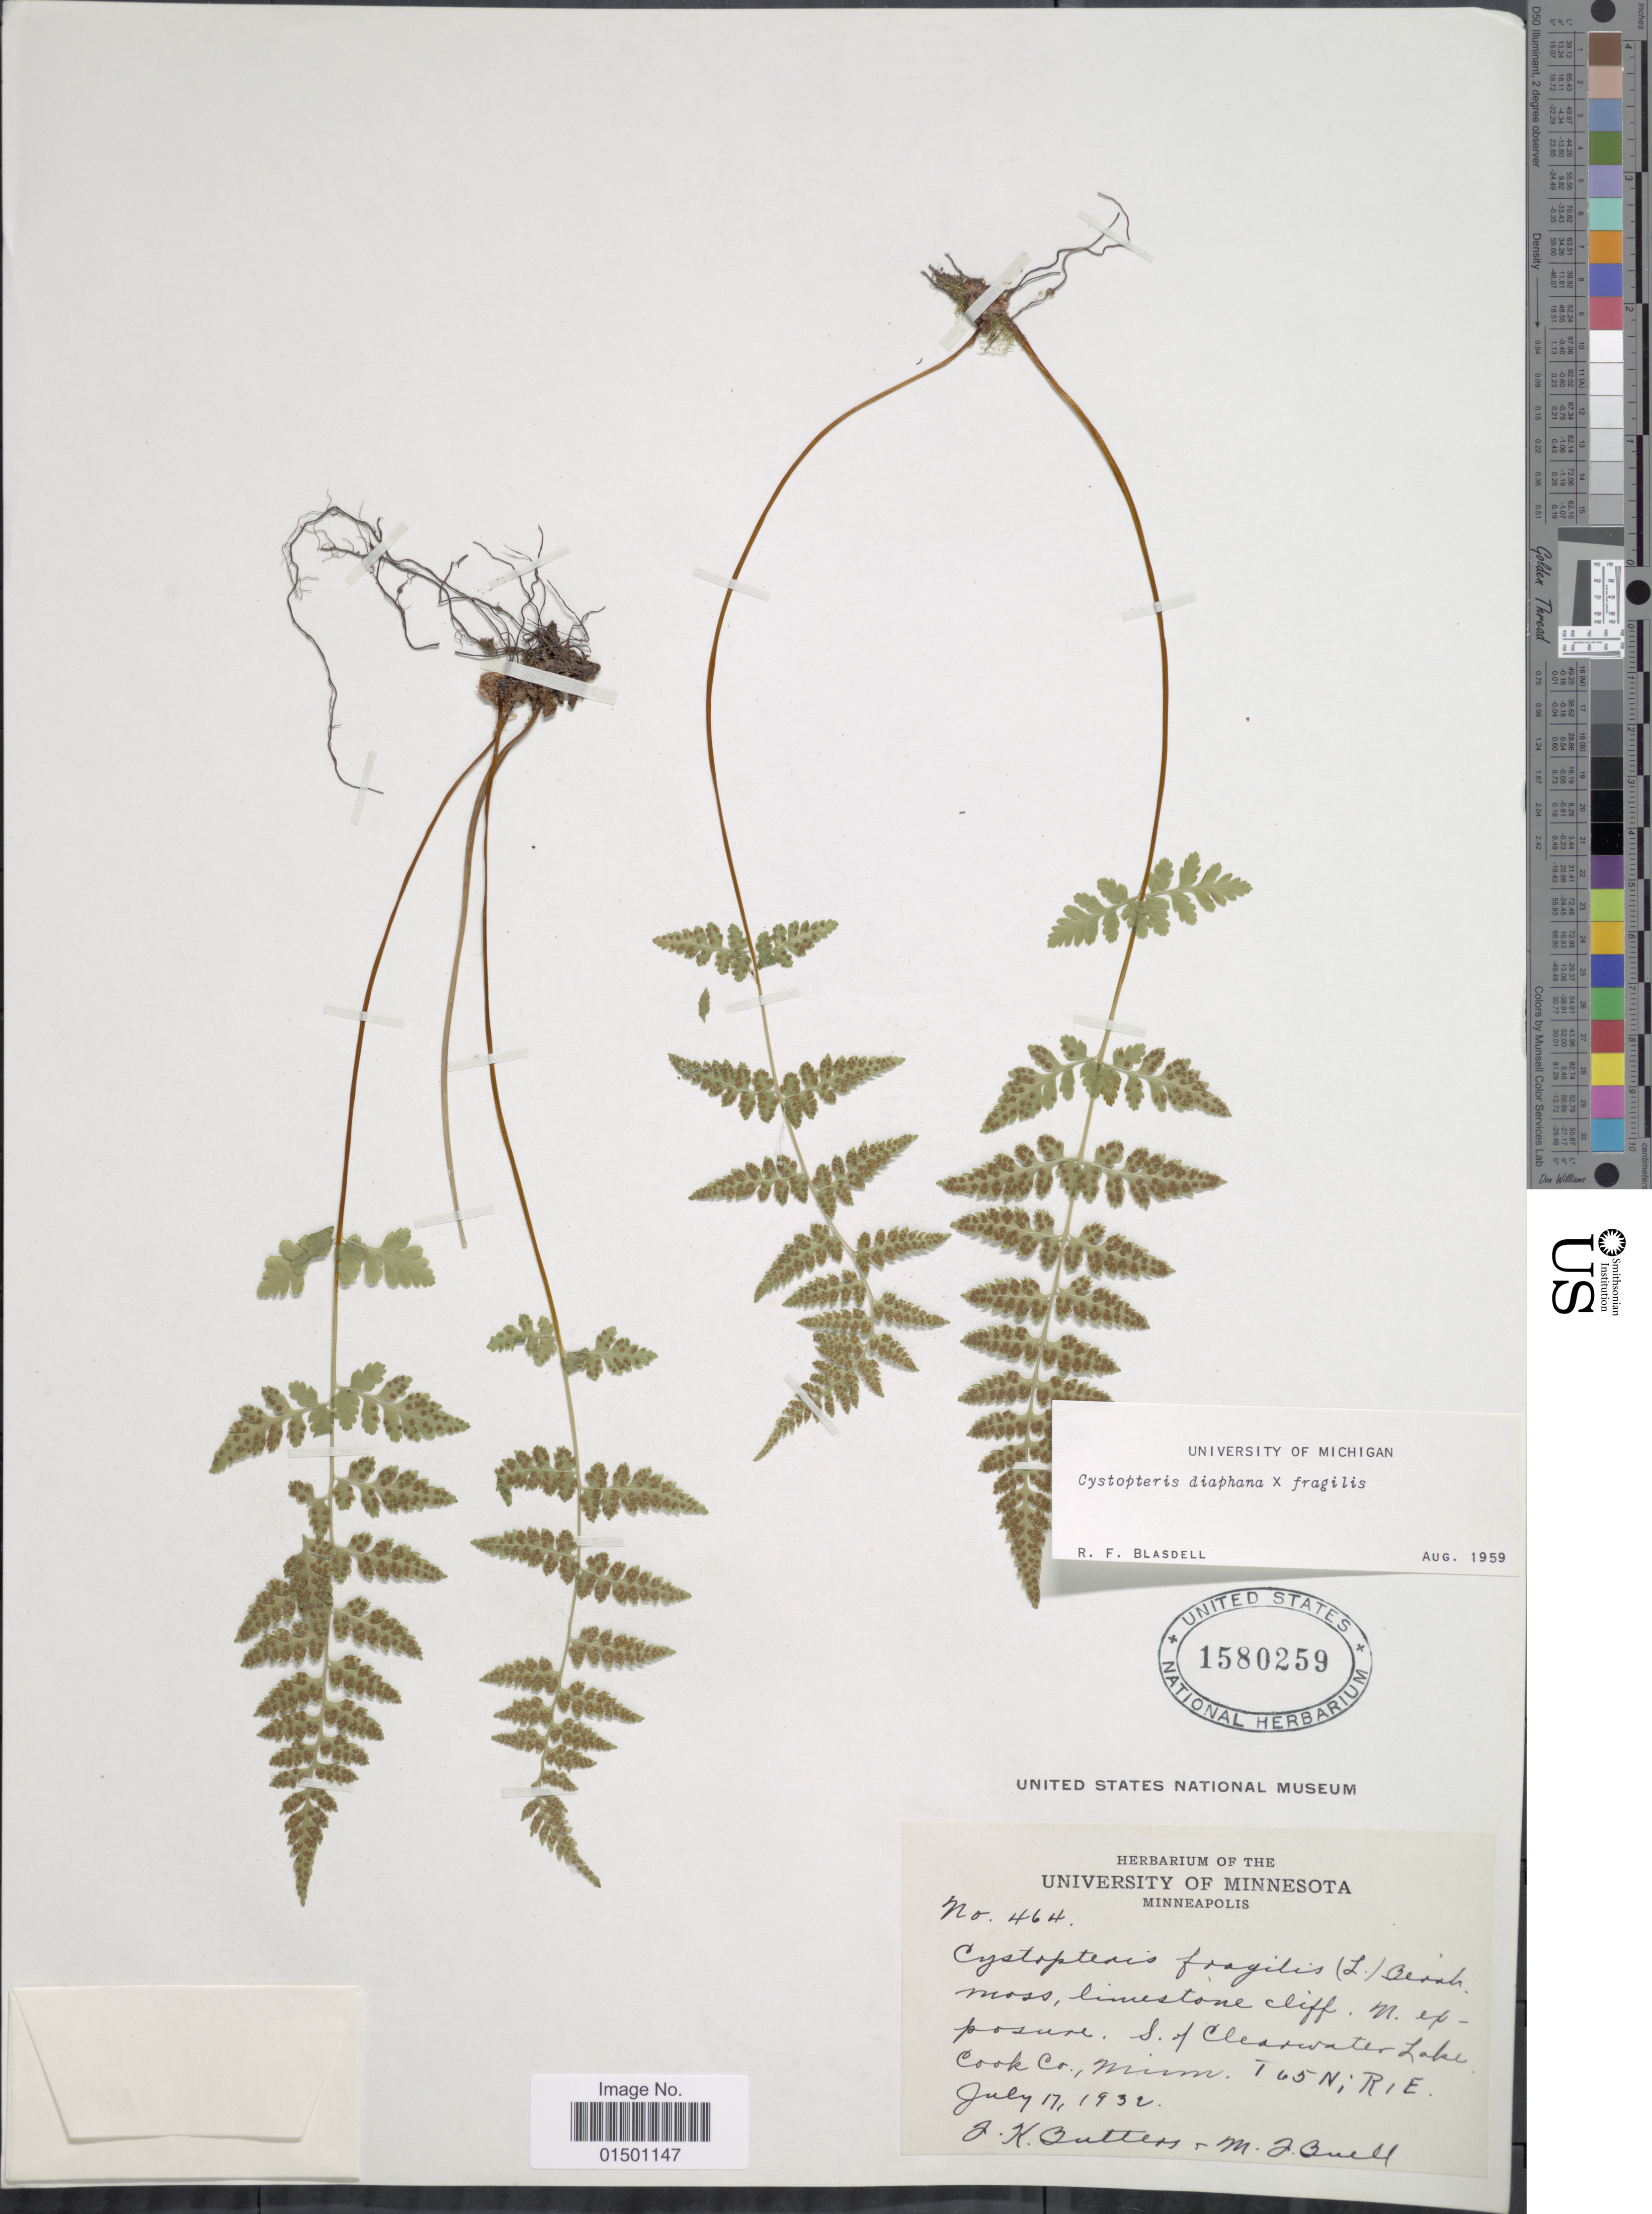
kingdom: Plantae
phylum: Tracheophyta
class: Polypodiopsida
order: Polypodiales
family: Cystopteridaceae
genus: Cystopteris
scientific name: Cystopteris diaphana x C. fragilis (L.) Bernh.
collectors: J. Butters & M. Buell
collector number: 464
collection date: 1932-07-17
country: United States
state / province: Minnesota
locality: S. of Clearwater Lake, Cook Co.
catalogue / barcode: US 1580259